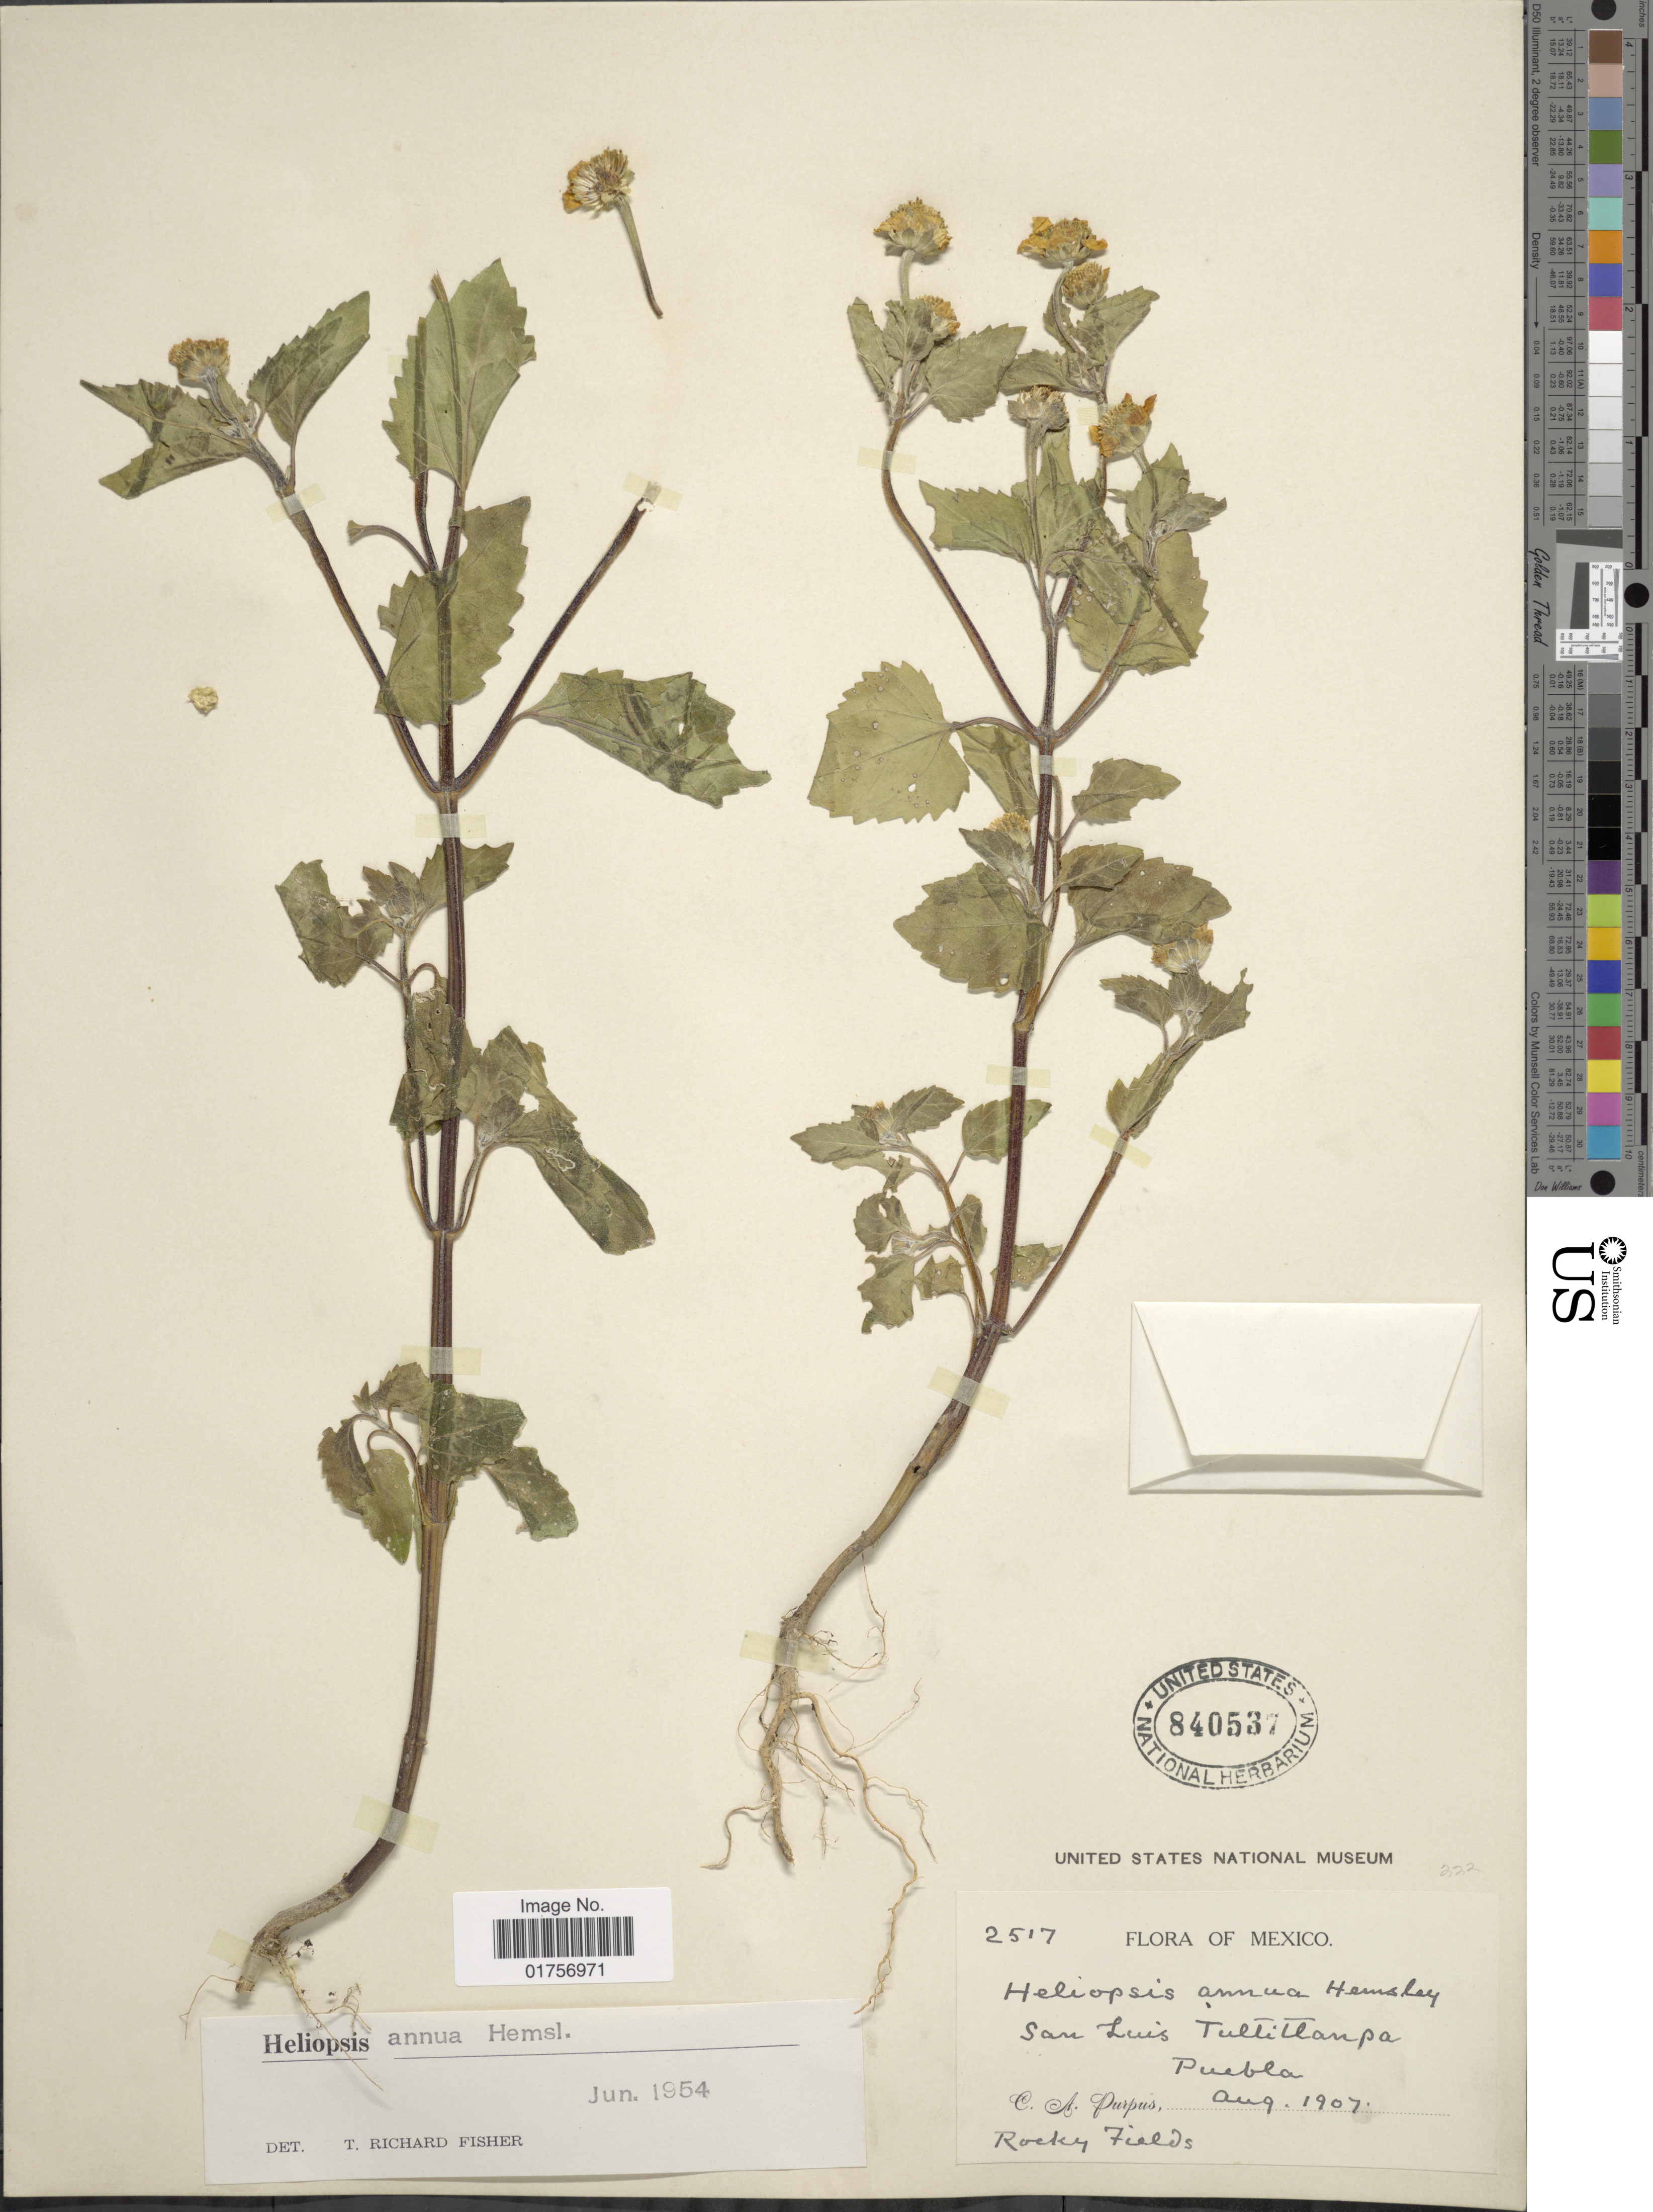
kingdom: Plantae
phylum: Tracheophyta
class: Magnoliopsida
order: Asterales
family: Asteraceae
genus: Heliopsis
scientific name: Heliopsis annua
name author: Hemsl.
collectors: C. A. Purpus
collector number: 2517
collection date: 1907-08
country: Mexico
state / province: Puebla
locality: San Luis Tultittanpa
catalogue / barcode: US 840537